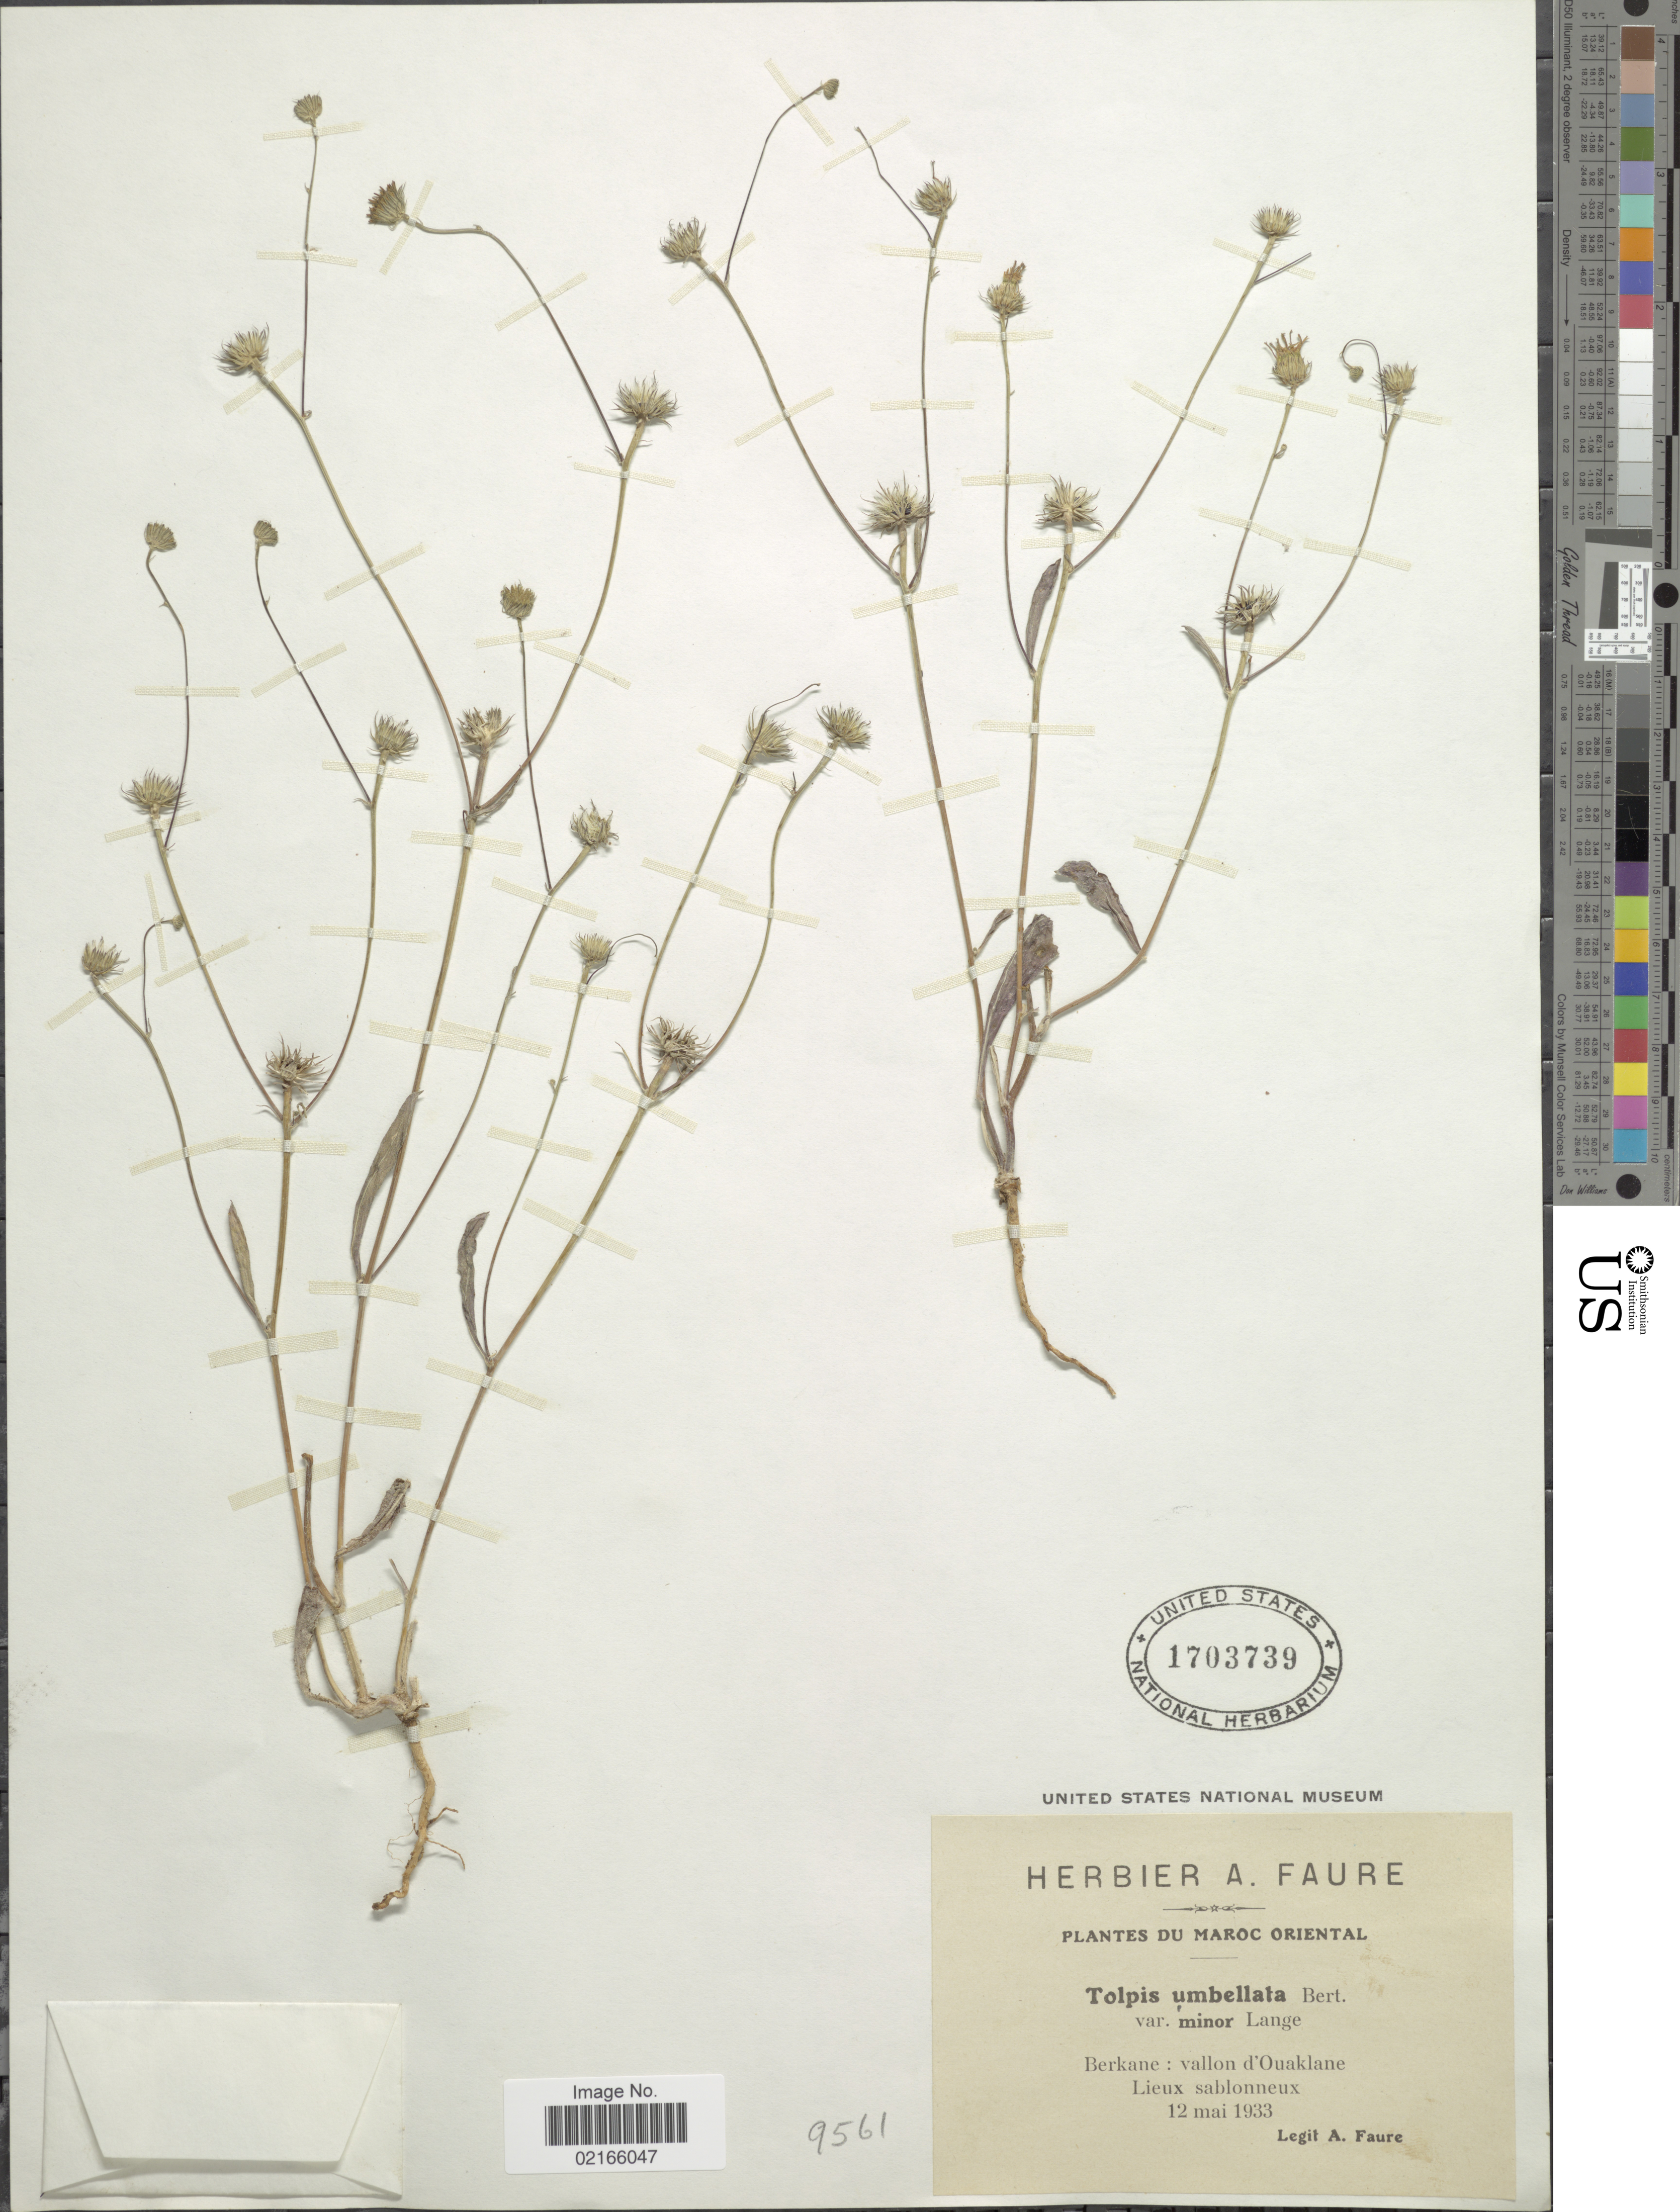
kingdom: Plantae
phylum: Tracheophyta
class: Magnoliopsida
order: Asterales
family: Asteraceae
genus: Tolpis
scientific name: Tolpis barbata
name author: (L.) Gaertn.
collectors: A. Faure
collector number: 9561?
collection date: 1933-05-12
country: Morocco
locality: Du Maroc Oriental, Berkane: vallon d'Ouaklane, Lieux sablonneux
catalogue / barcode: US 1703739